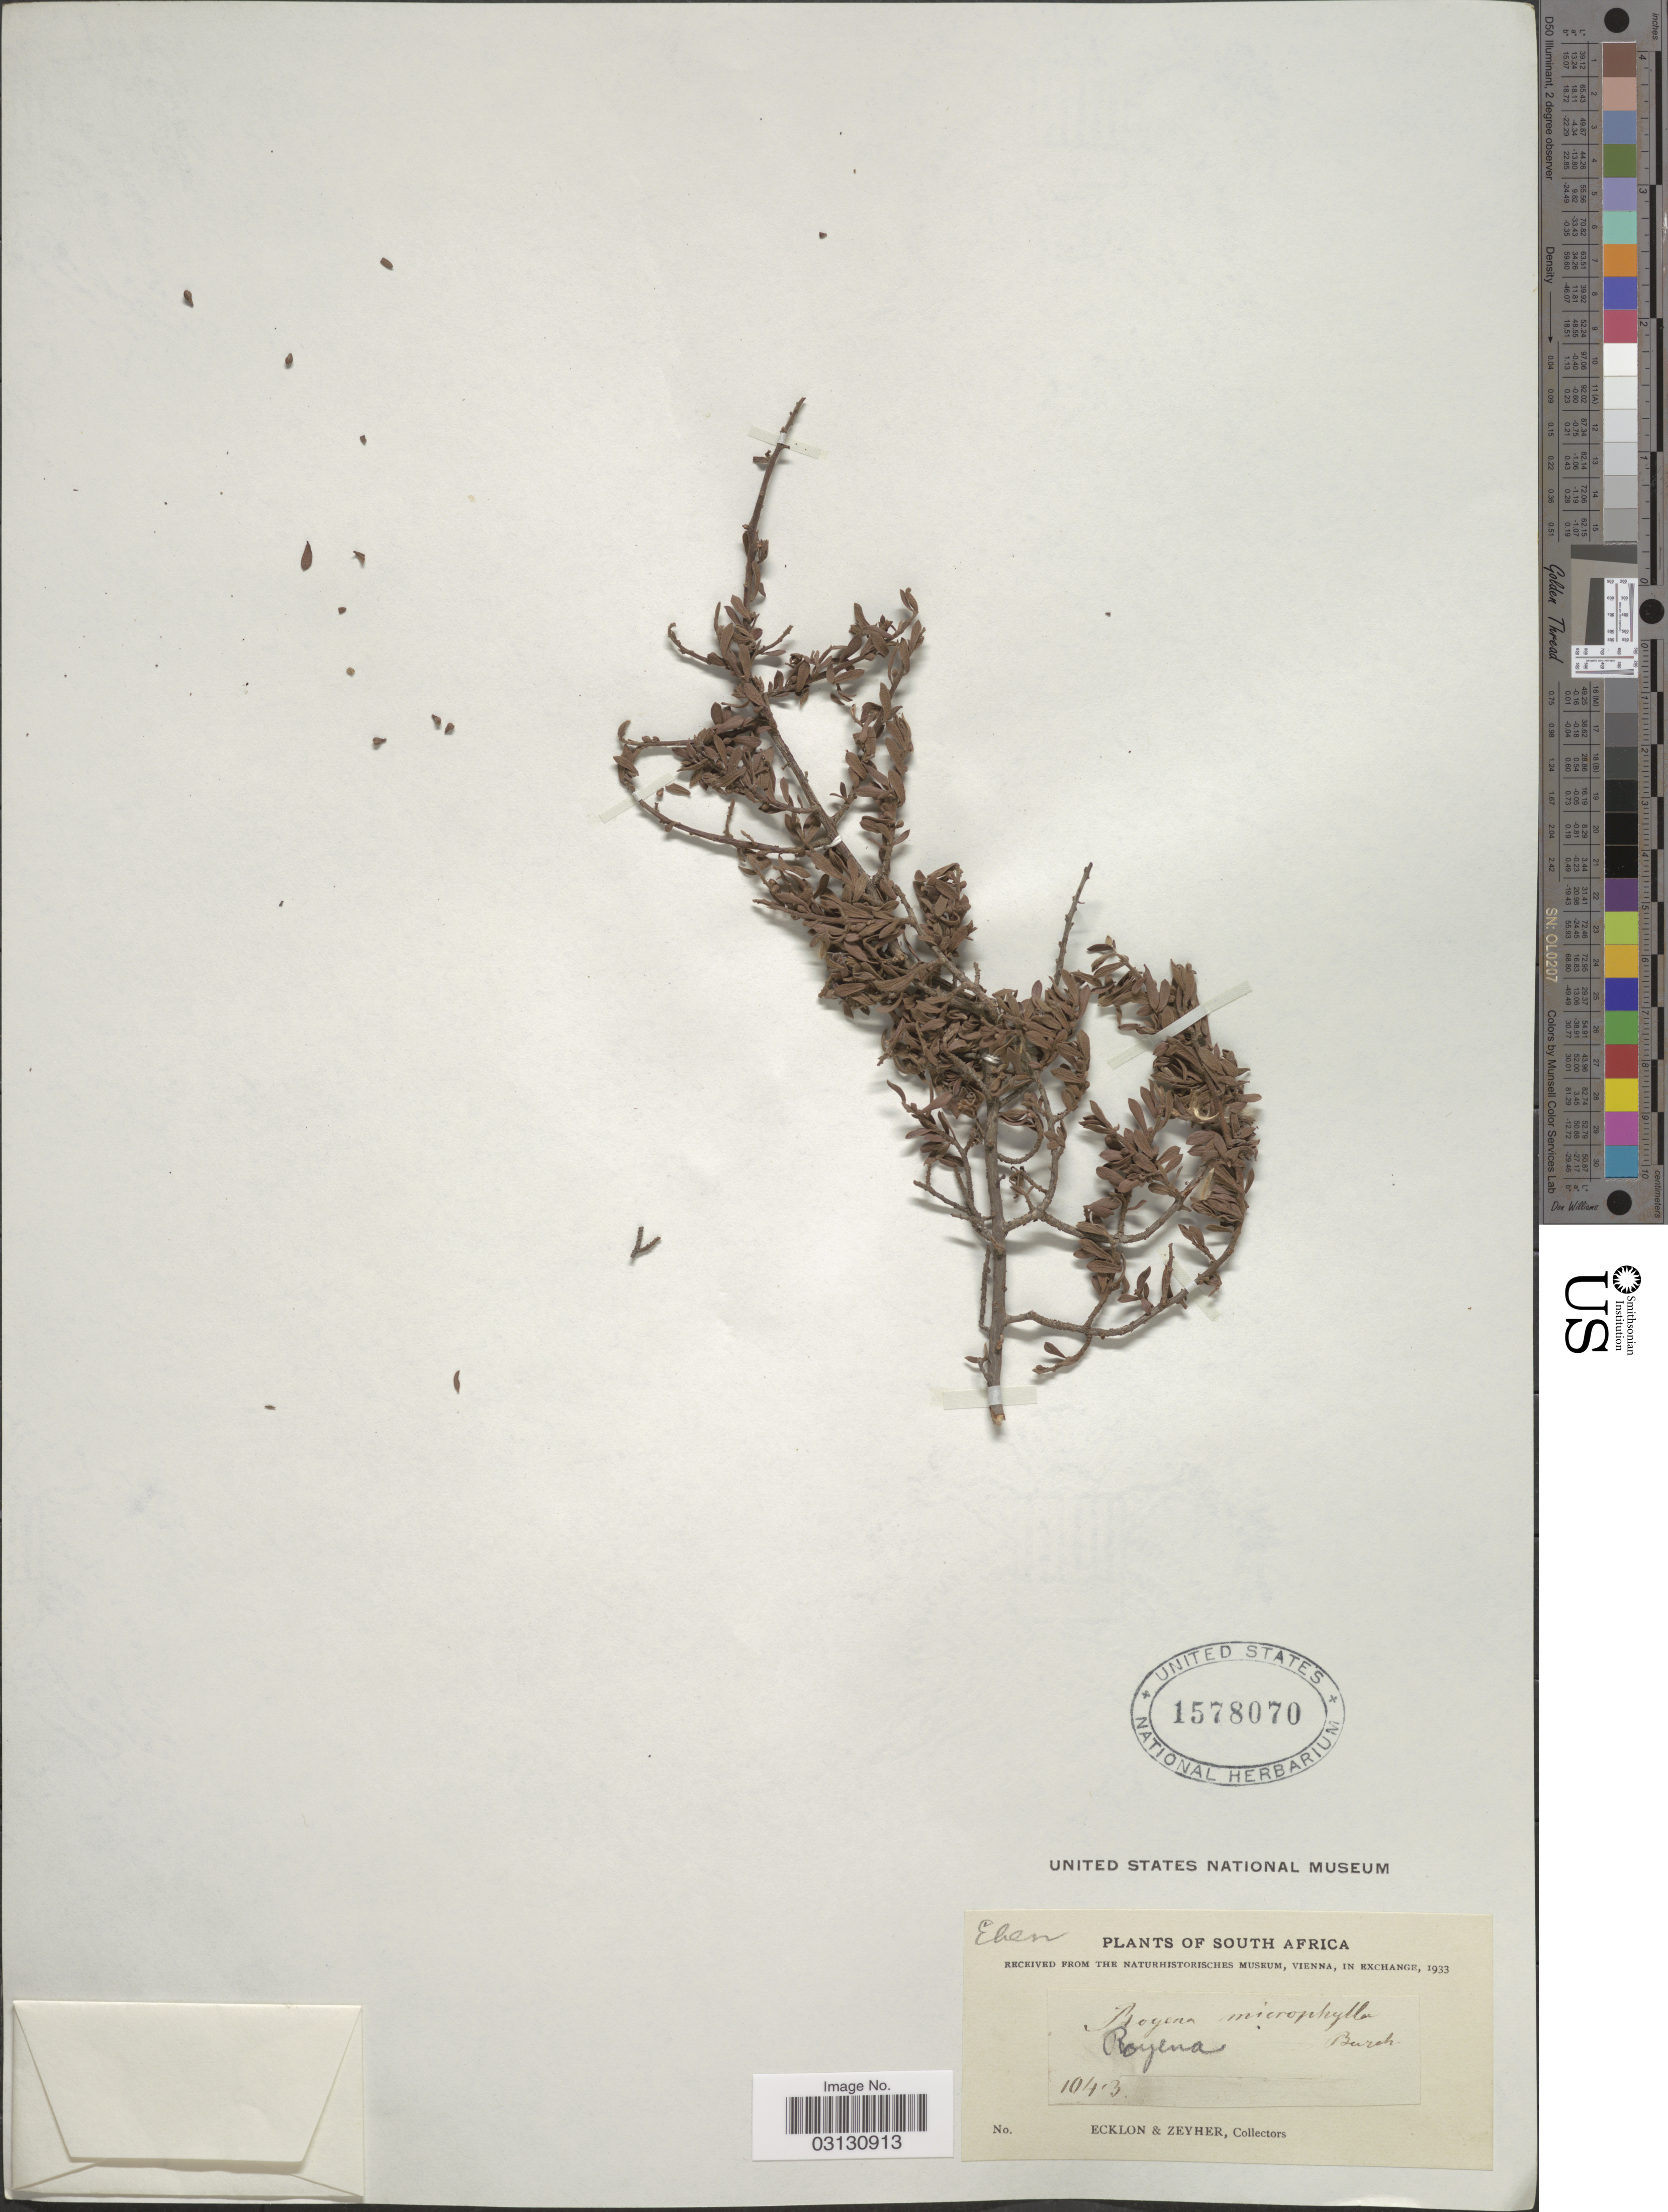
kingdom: Plantae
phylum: Tracheophyta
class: Magnoliopsida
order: Ericales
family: Ebenaceae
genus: Royena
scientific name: Royena microphylla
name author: Burch.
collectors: -. Ecklon & -. Zeyher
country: South Africa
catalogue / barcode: US 1578070